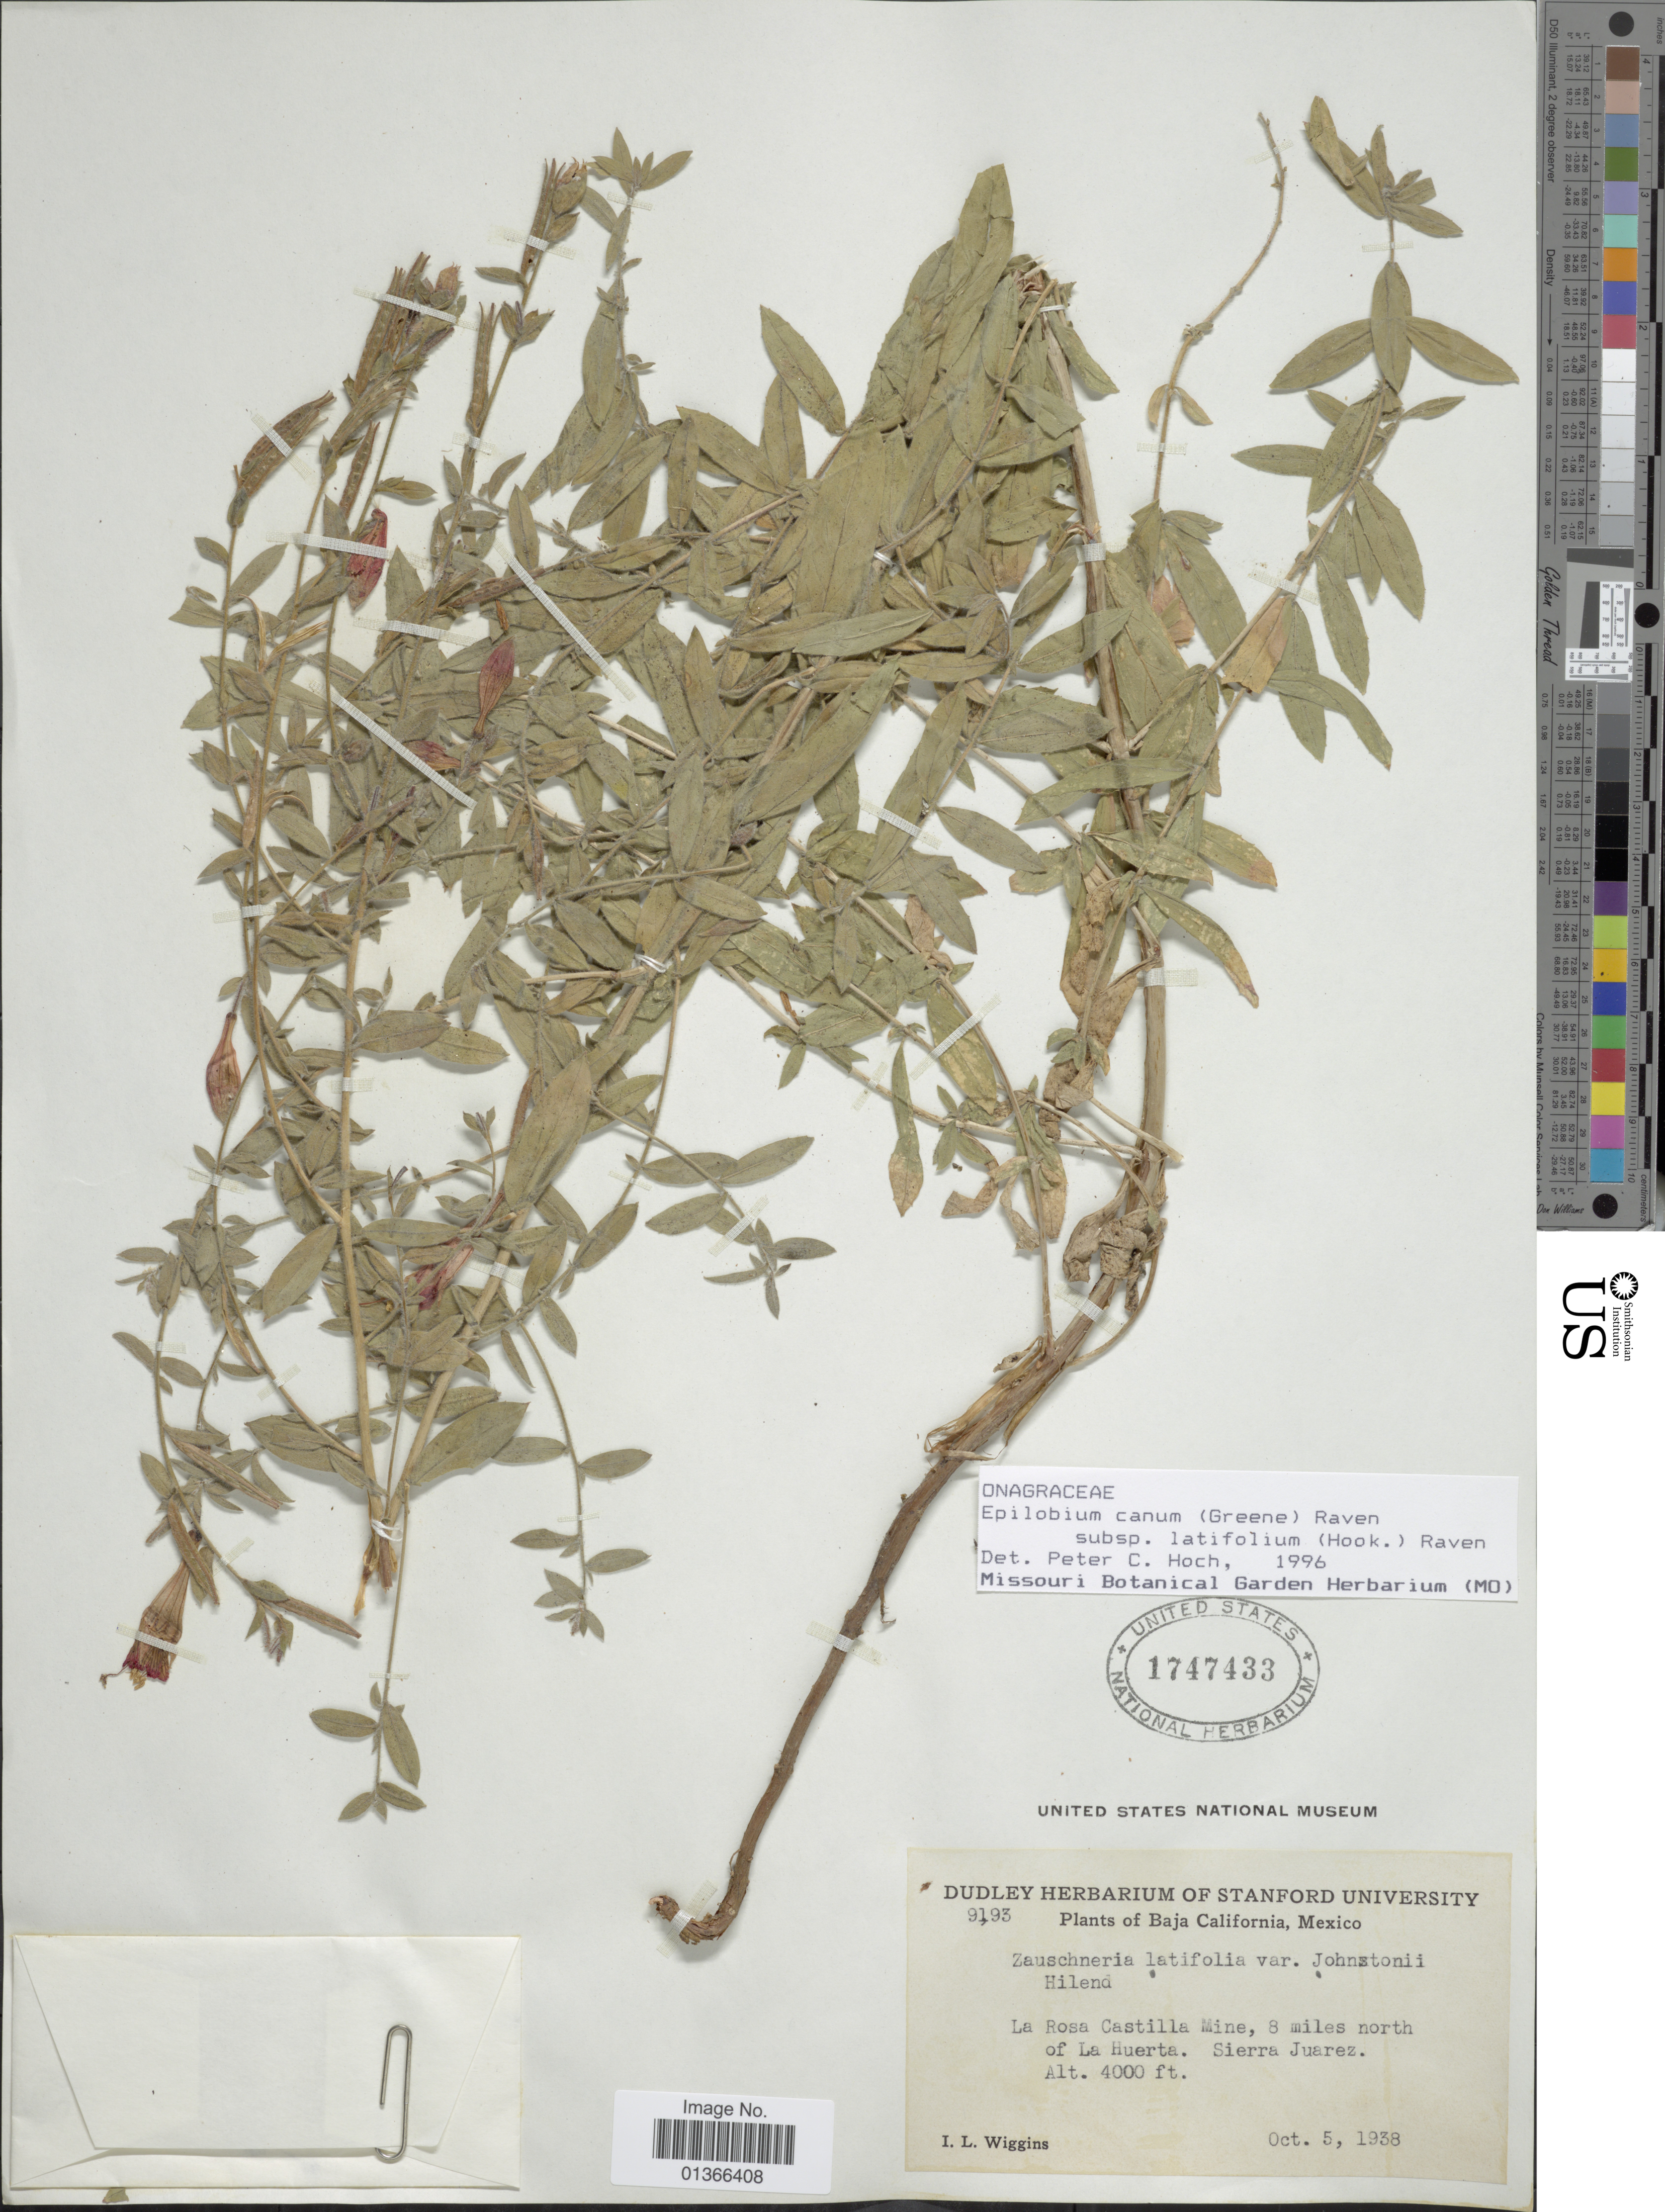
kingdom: Plantae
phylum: Tracheophyta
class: Magnoliopsida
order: Myrtales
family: Onagraceae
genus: Epilobium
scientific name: Epilobium canum subsp. latifolium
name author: (Hook.) P.H. Raven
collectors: I. L. Wiggins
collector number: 9193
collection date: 1938-10-05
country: Mexico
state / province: Baja California Norte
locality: La Rosa Castilla Mine, 8 miles north of La Huerta. Sierra Juarez.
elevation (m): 1219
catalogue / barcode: US 1747433